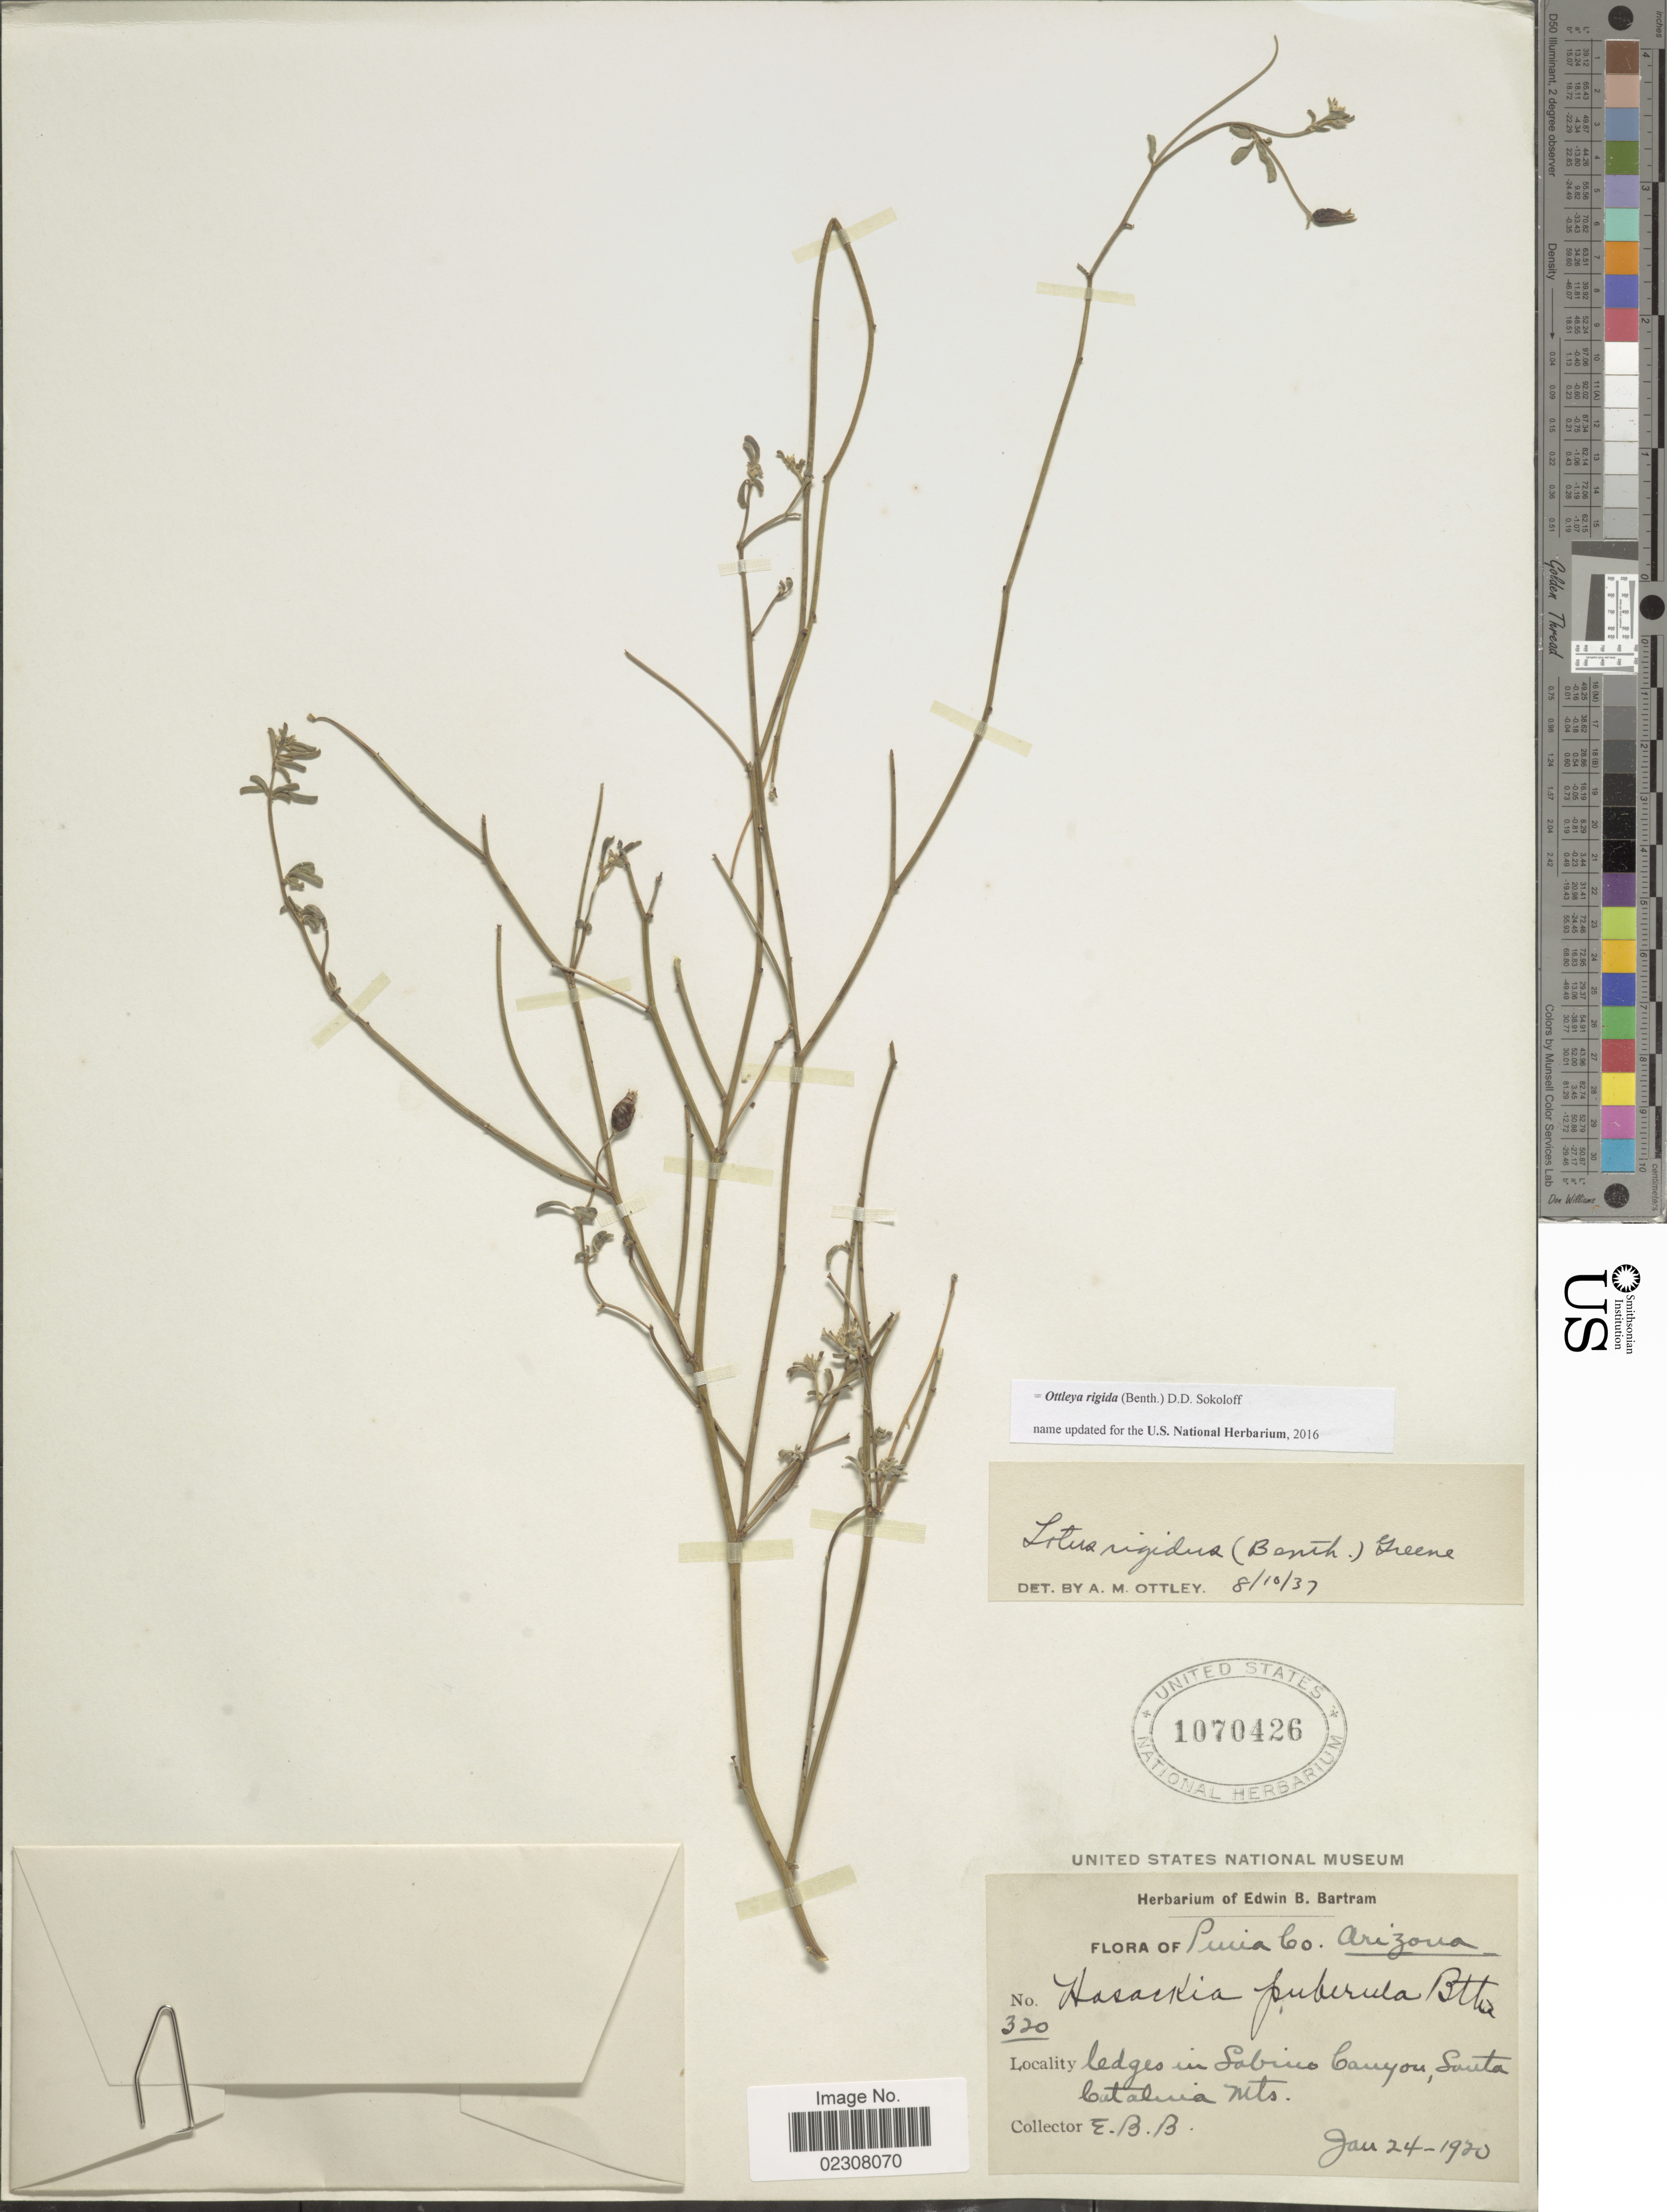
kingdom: Plantae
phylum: Tracheophyta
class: Magnoliopsida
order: Fabales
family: Fabaceae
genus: Ottleya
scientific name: Ottleya rigida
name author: (Benth.) D.D. Sokoloff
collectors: E. B. Bartram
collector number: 320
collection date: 1920-01-24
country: United States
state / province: Arizona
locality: Pinia Co, ledges in Sabino Canyon, Santa Catalina Mts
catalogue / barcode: US 1070426